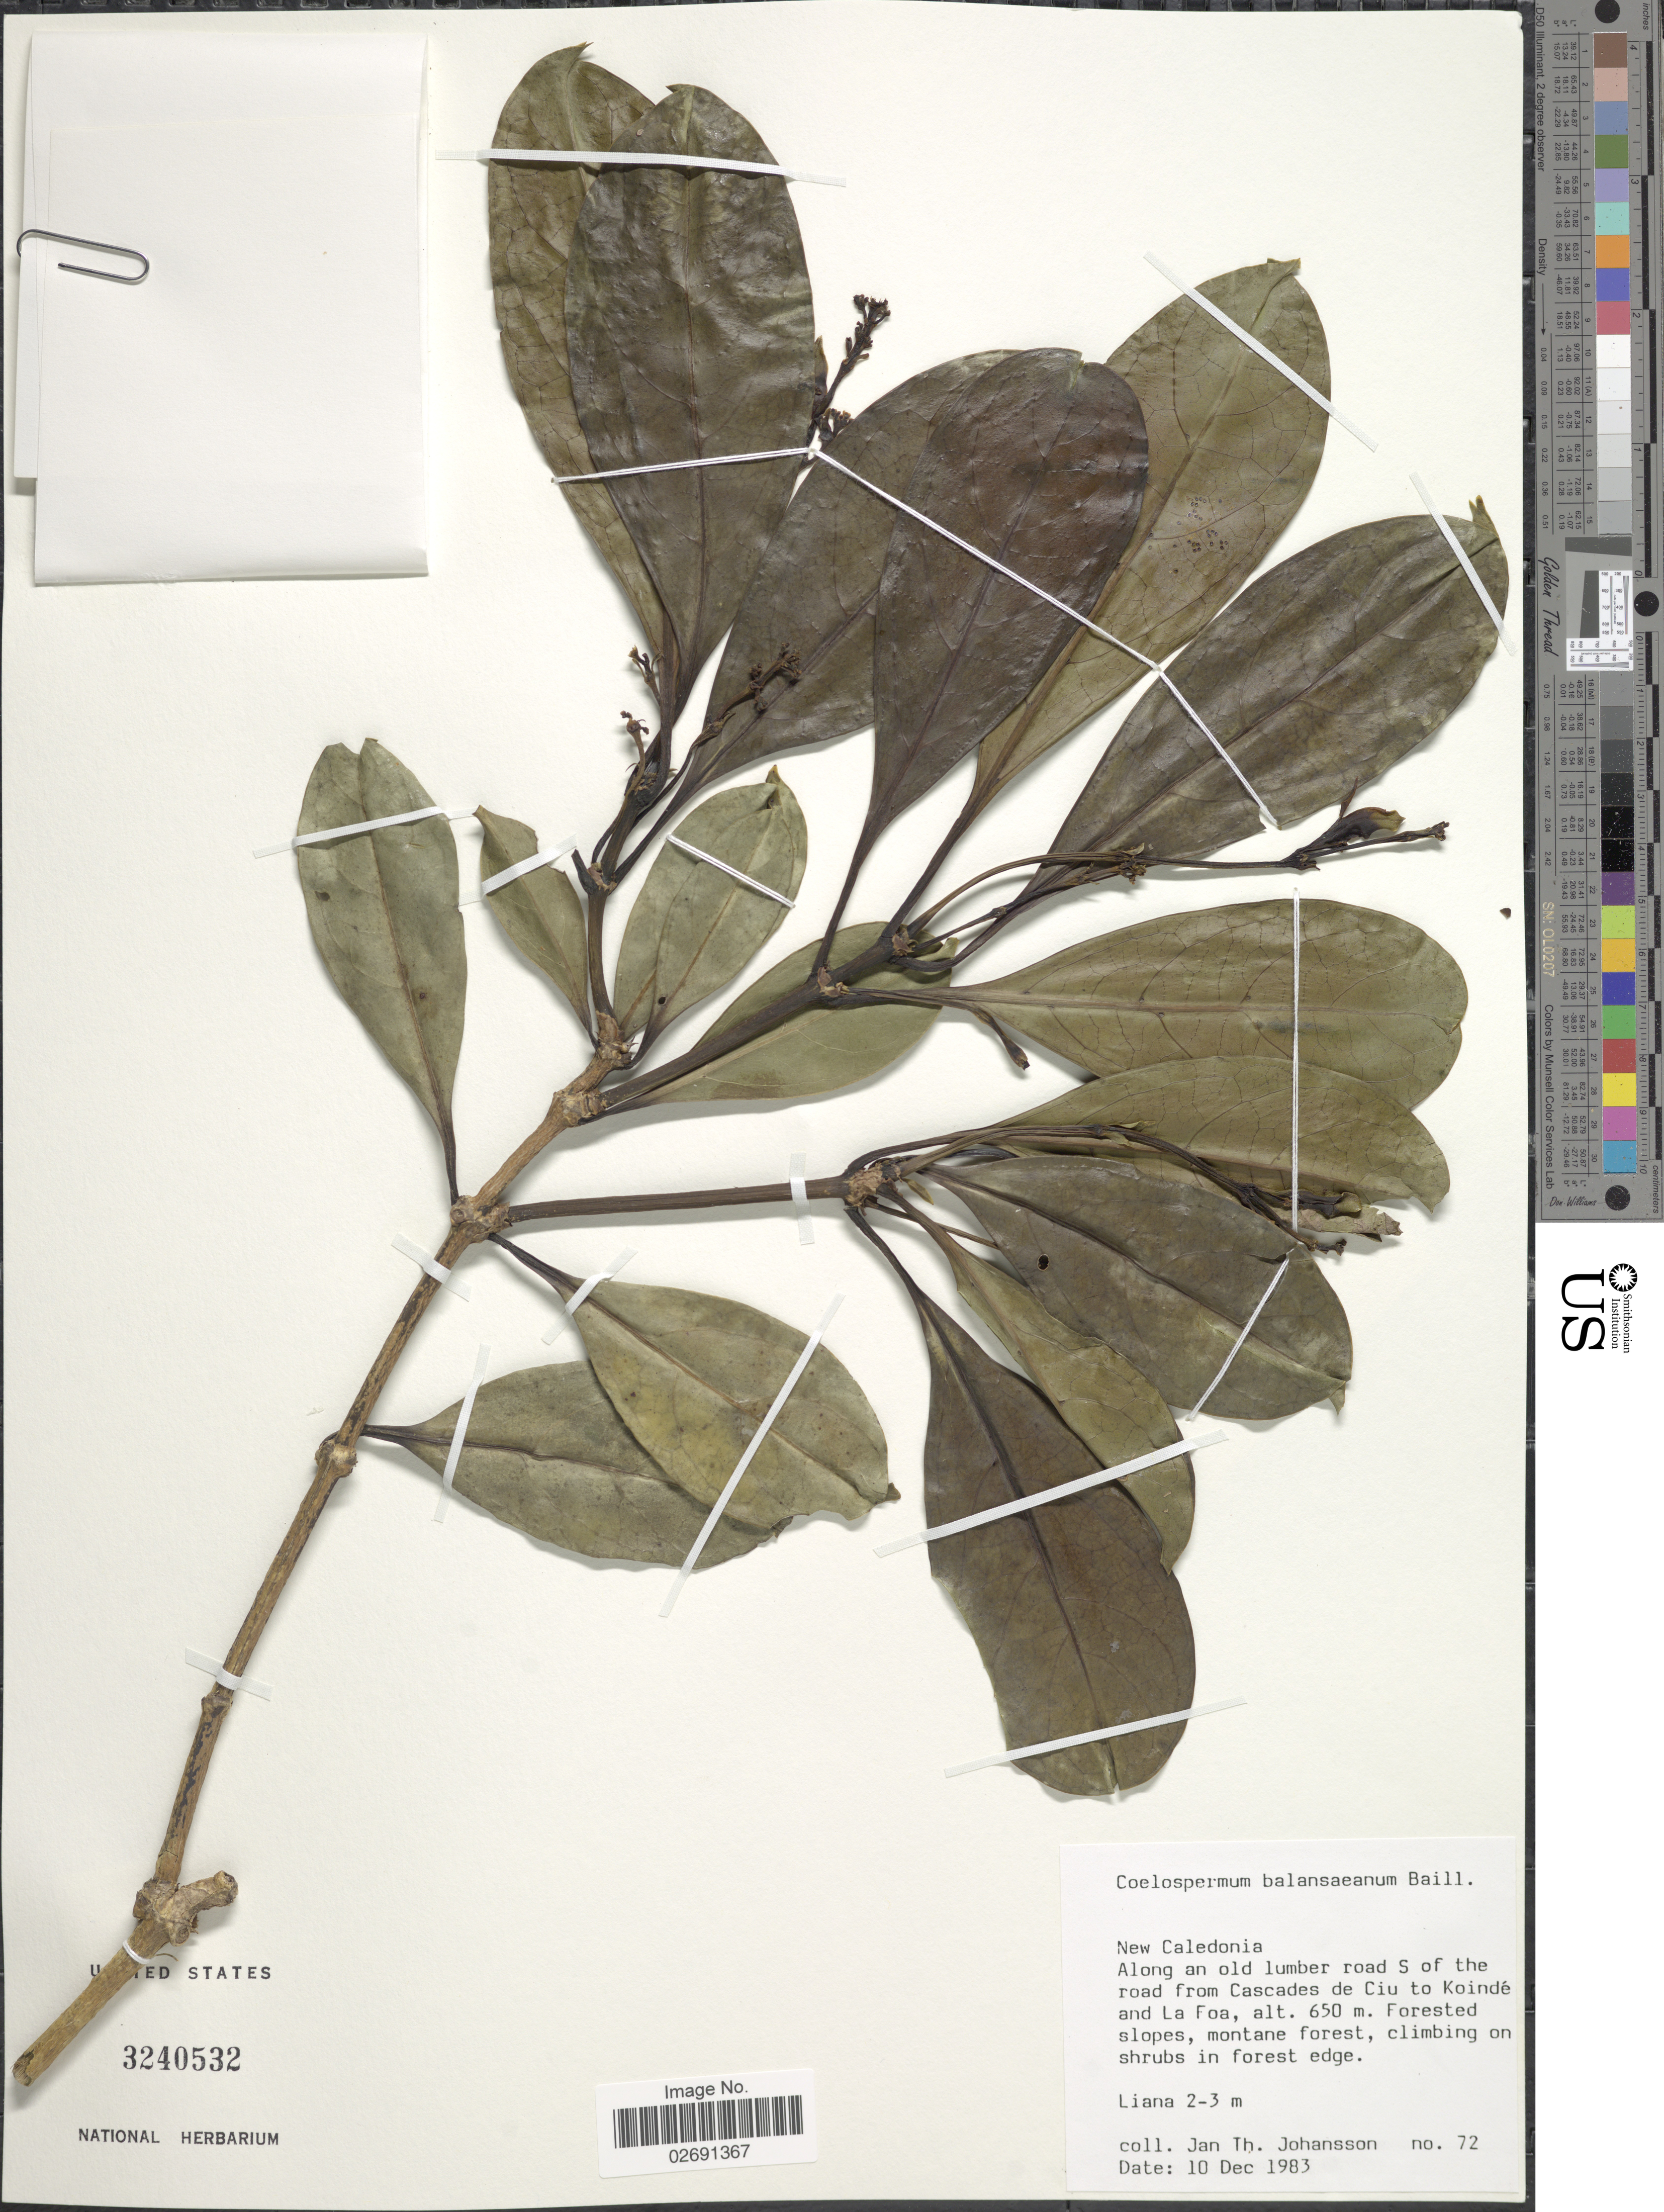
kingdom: Plantae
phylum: Tracheophyta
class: Magnoliopsida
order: Gentianales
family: Rubiaceae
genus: Coelospermum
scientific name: Coelospermum balansanum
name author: Baill.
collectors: J.T. Johansson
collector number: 72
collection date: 1983-12-10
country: New Caledonia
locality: Along an old lumber road S of the road from Cascades de Ciu to Koinde and La Foa, forested slopes, montane forest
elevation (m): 650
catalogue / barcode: US 3240532